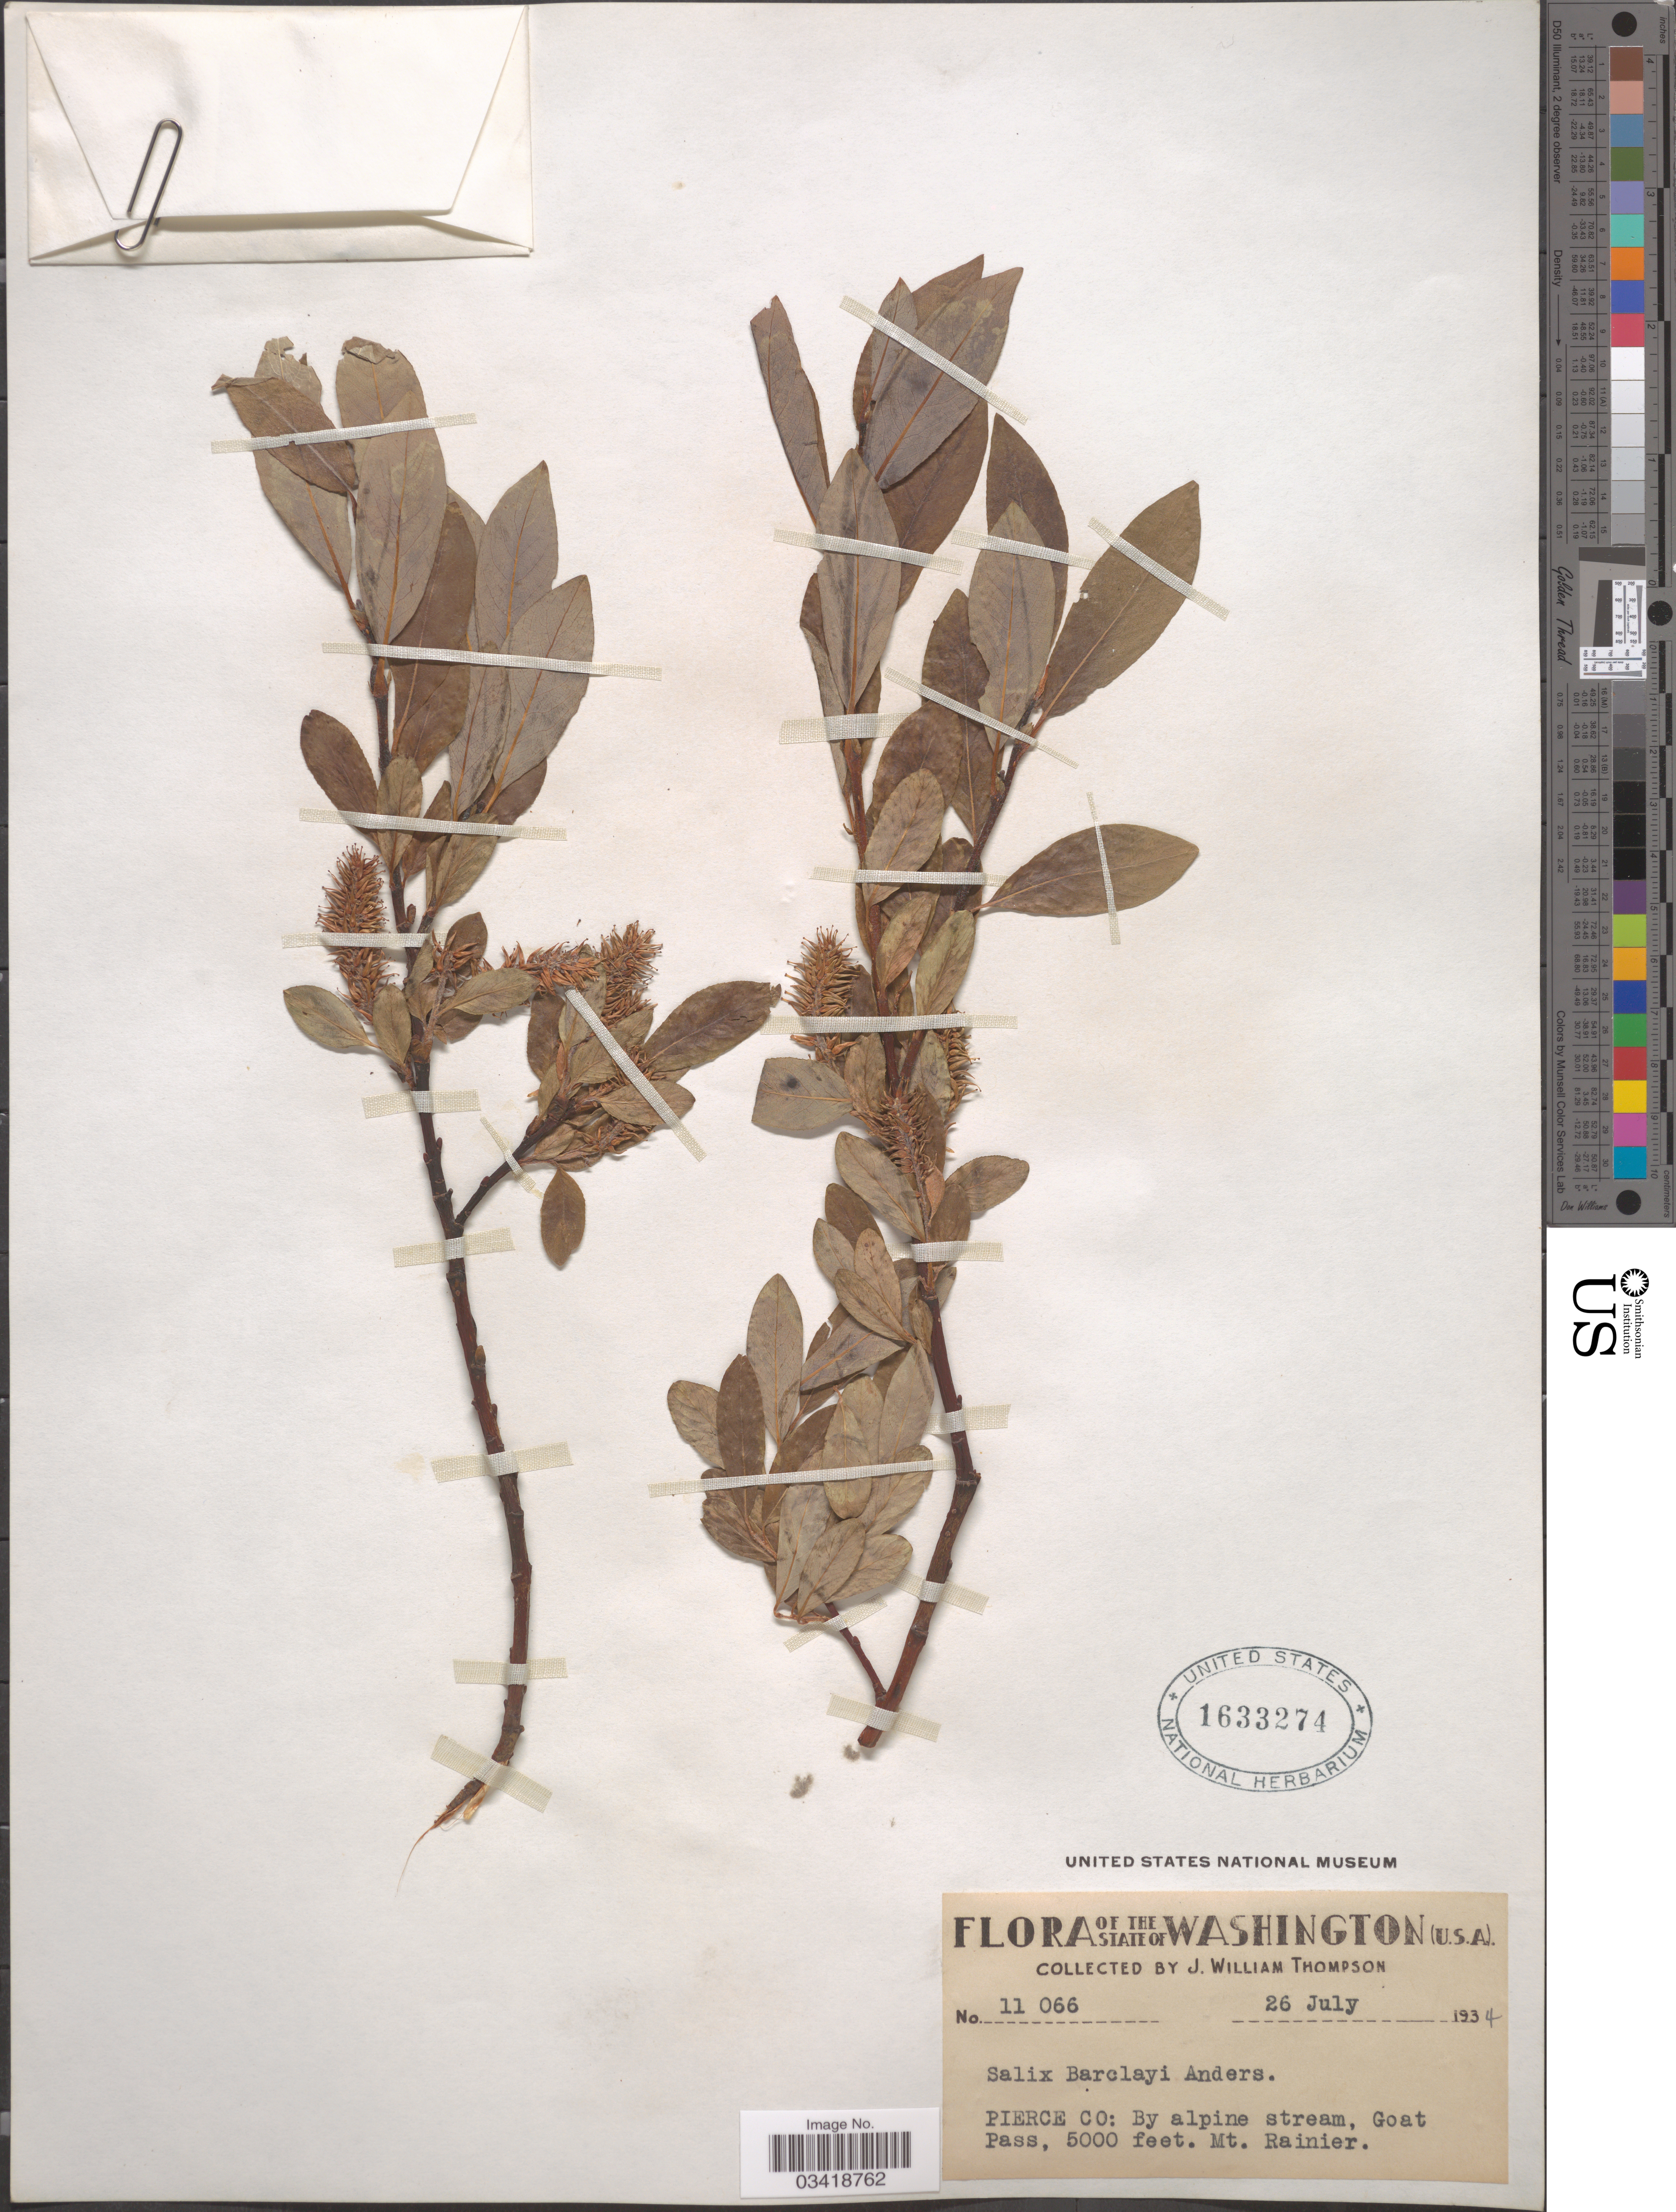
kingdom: Plantae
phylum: Tracheophyta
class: Magnoliopsida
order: Malpighiales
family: Salicaceae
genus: Salix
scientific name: Salix barclayi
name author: Andersson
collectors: J. W. Thompson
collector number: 11066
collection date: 1934-07-26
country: United States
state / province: Washington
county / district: Pierce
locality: Pierce Co: By alpine stream, Goat Pass. Mt. Rainier.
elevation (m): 1524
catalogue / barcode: US 1633274